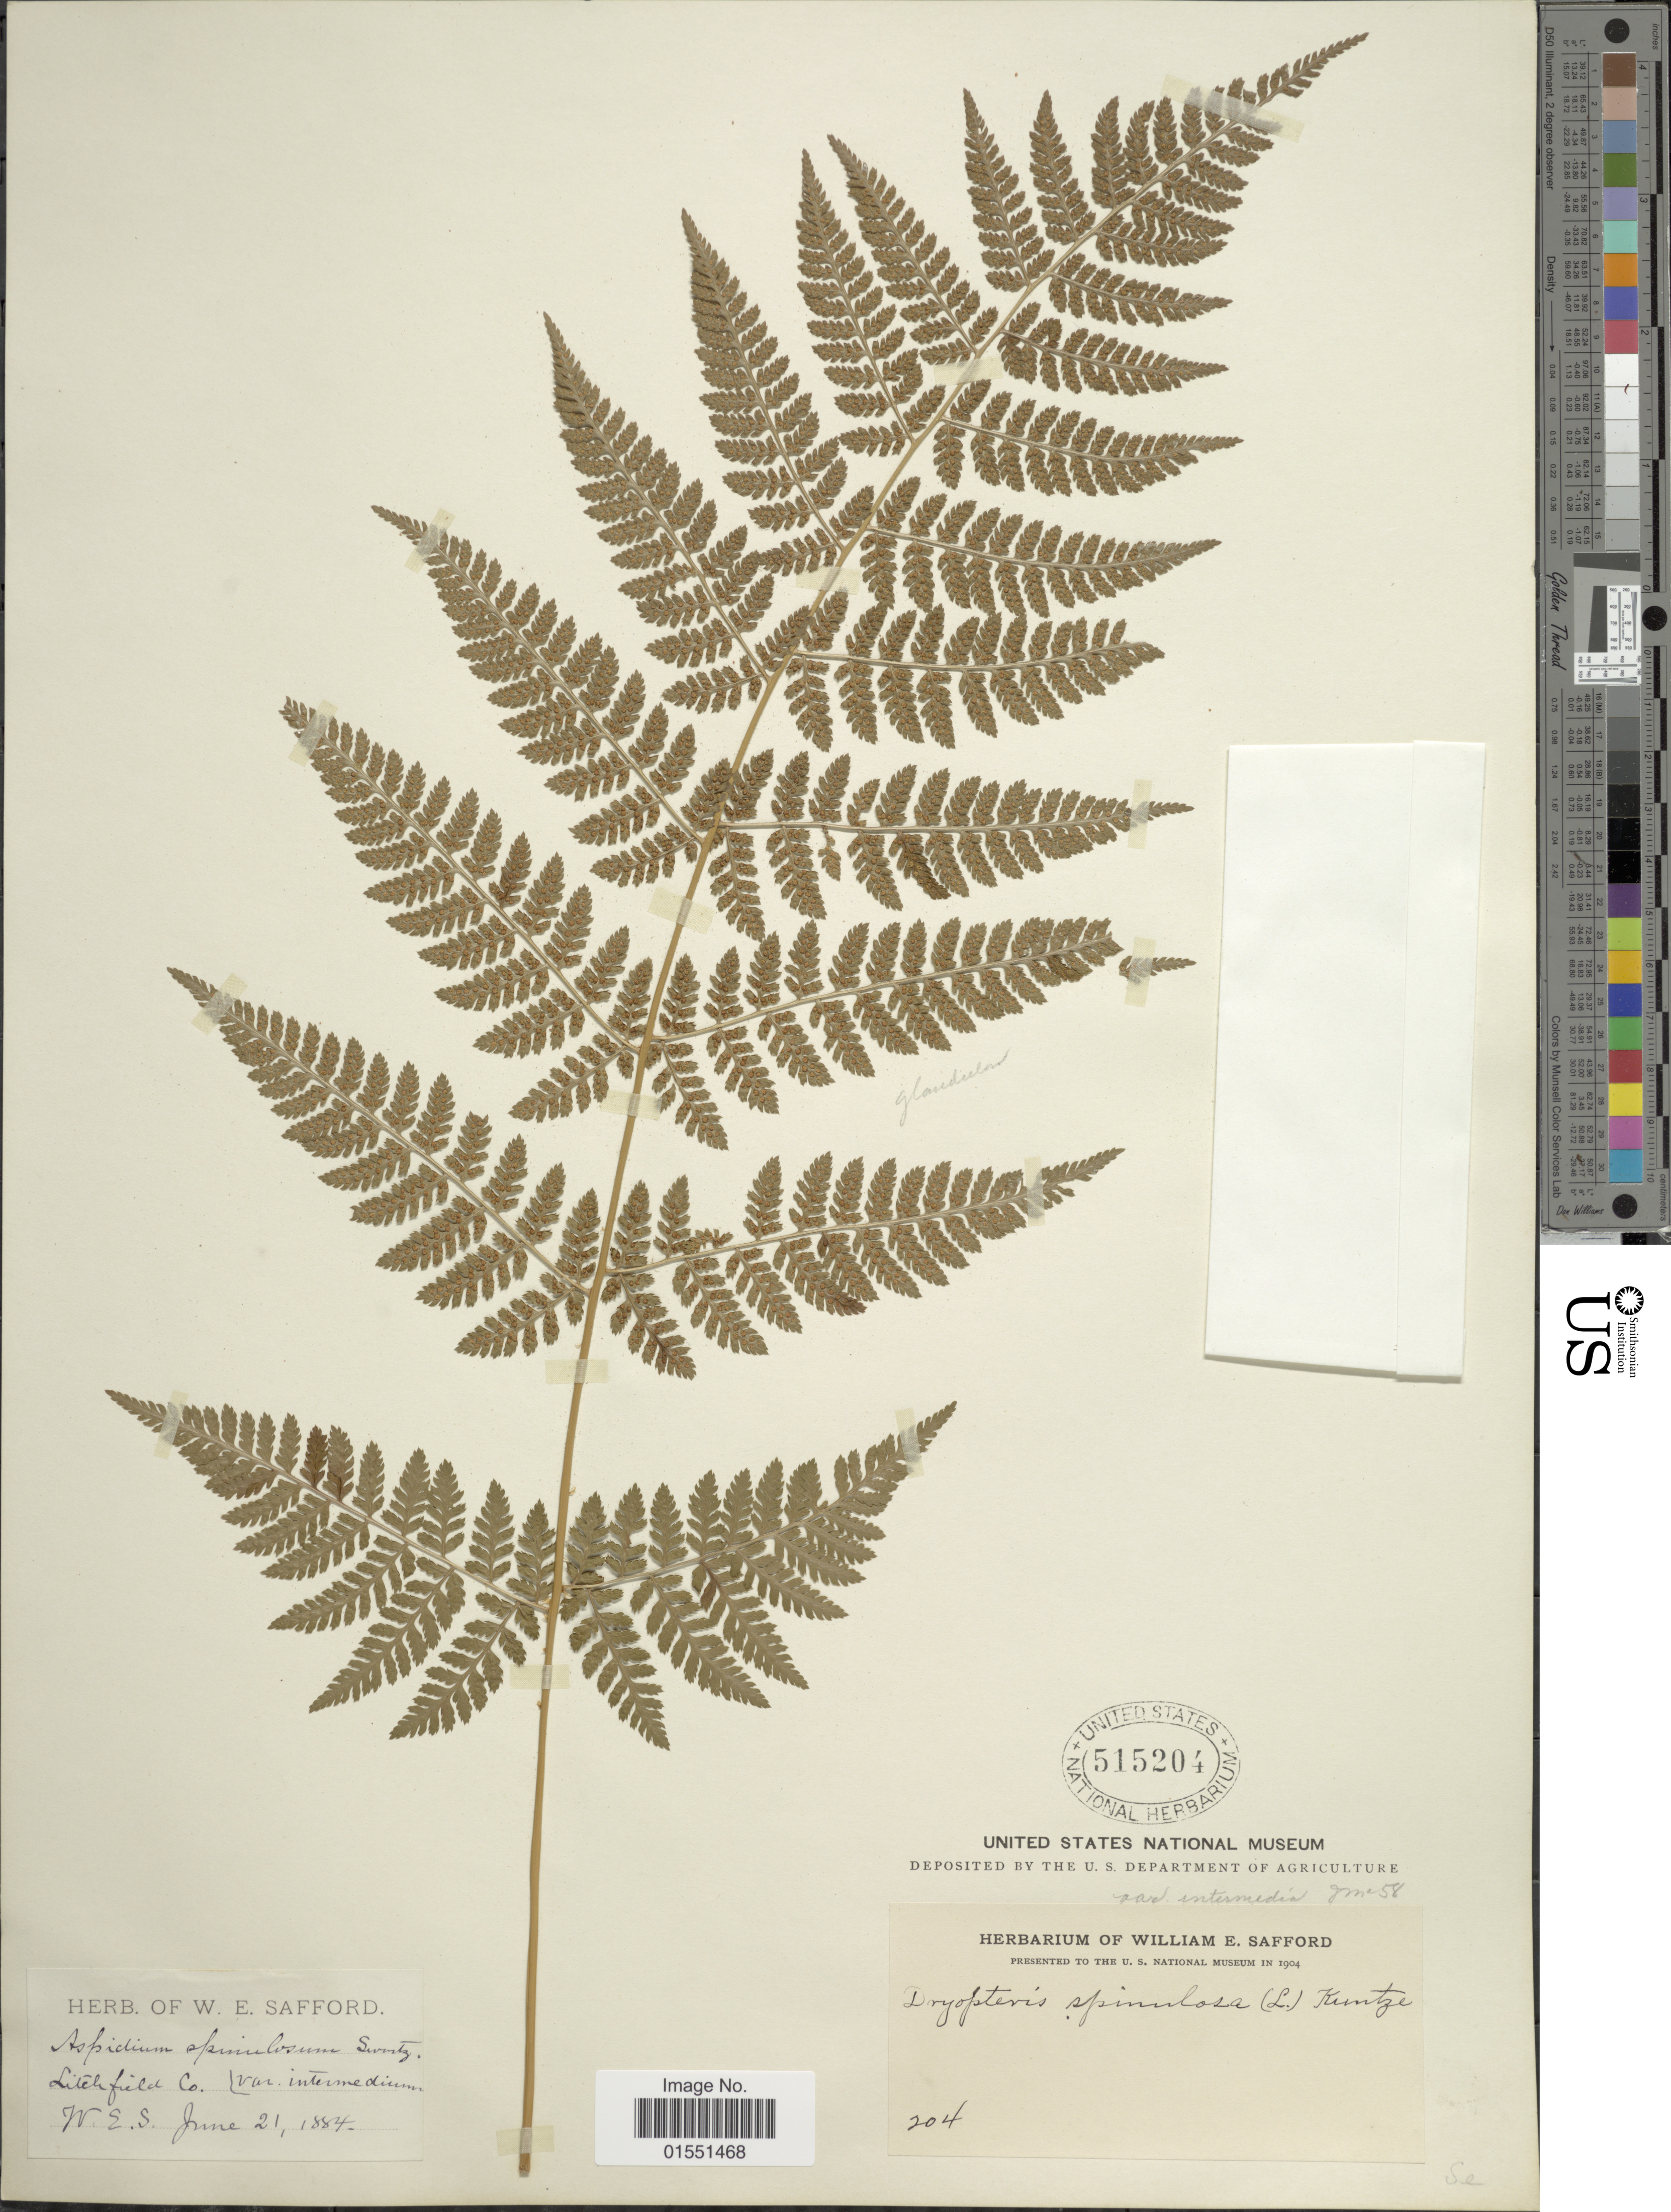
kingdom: Plantae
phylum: Tracheophyta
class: Polypodiopsida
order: Polypodiales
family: Dryopteridaceae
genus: Dryopteris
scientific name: Dryopteris intermedia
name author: (Muhl.) A. Gray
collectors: W. E. Safford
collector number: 204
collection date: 1884-06-21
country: United States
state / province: Connecticut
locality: Litchfield Co.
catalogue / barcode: US 515204